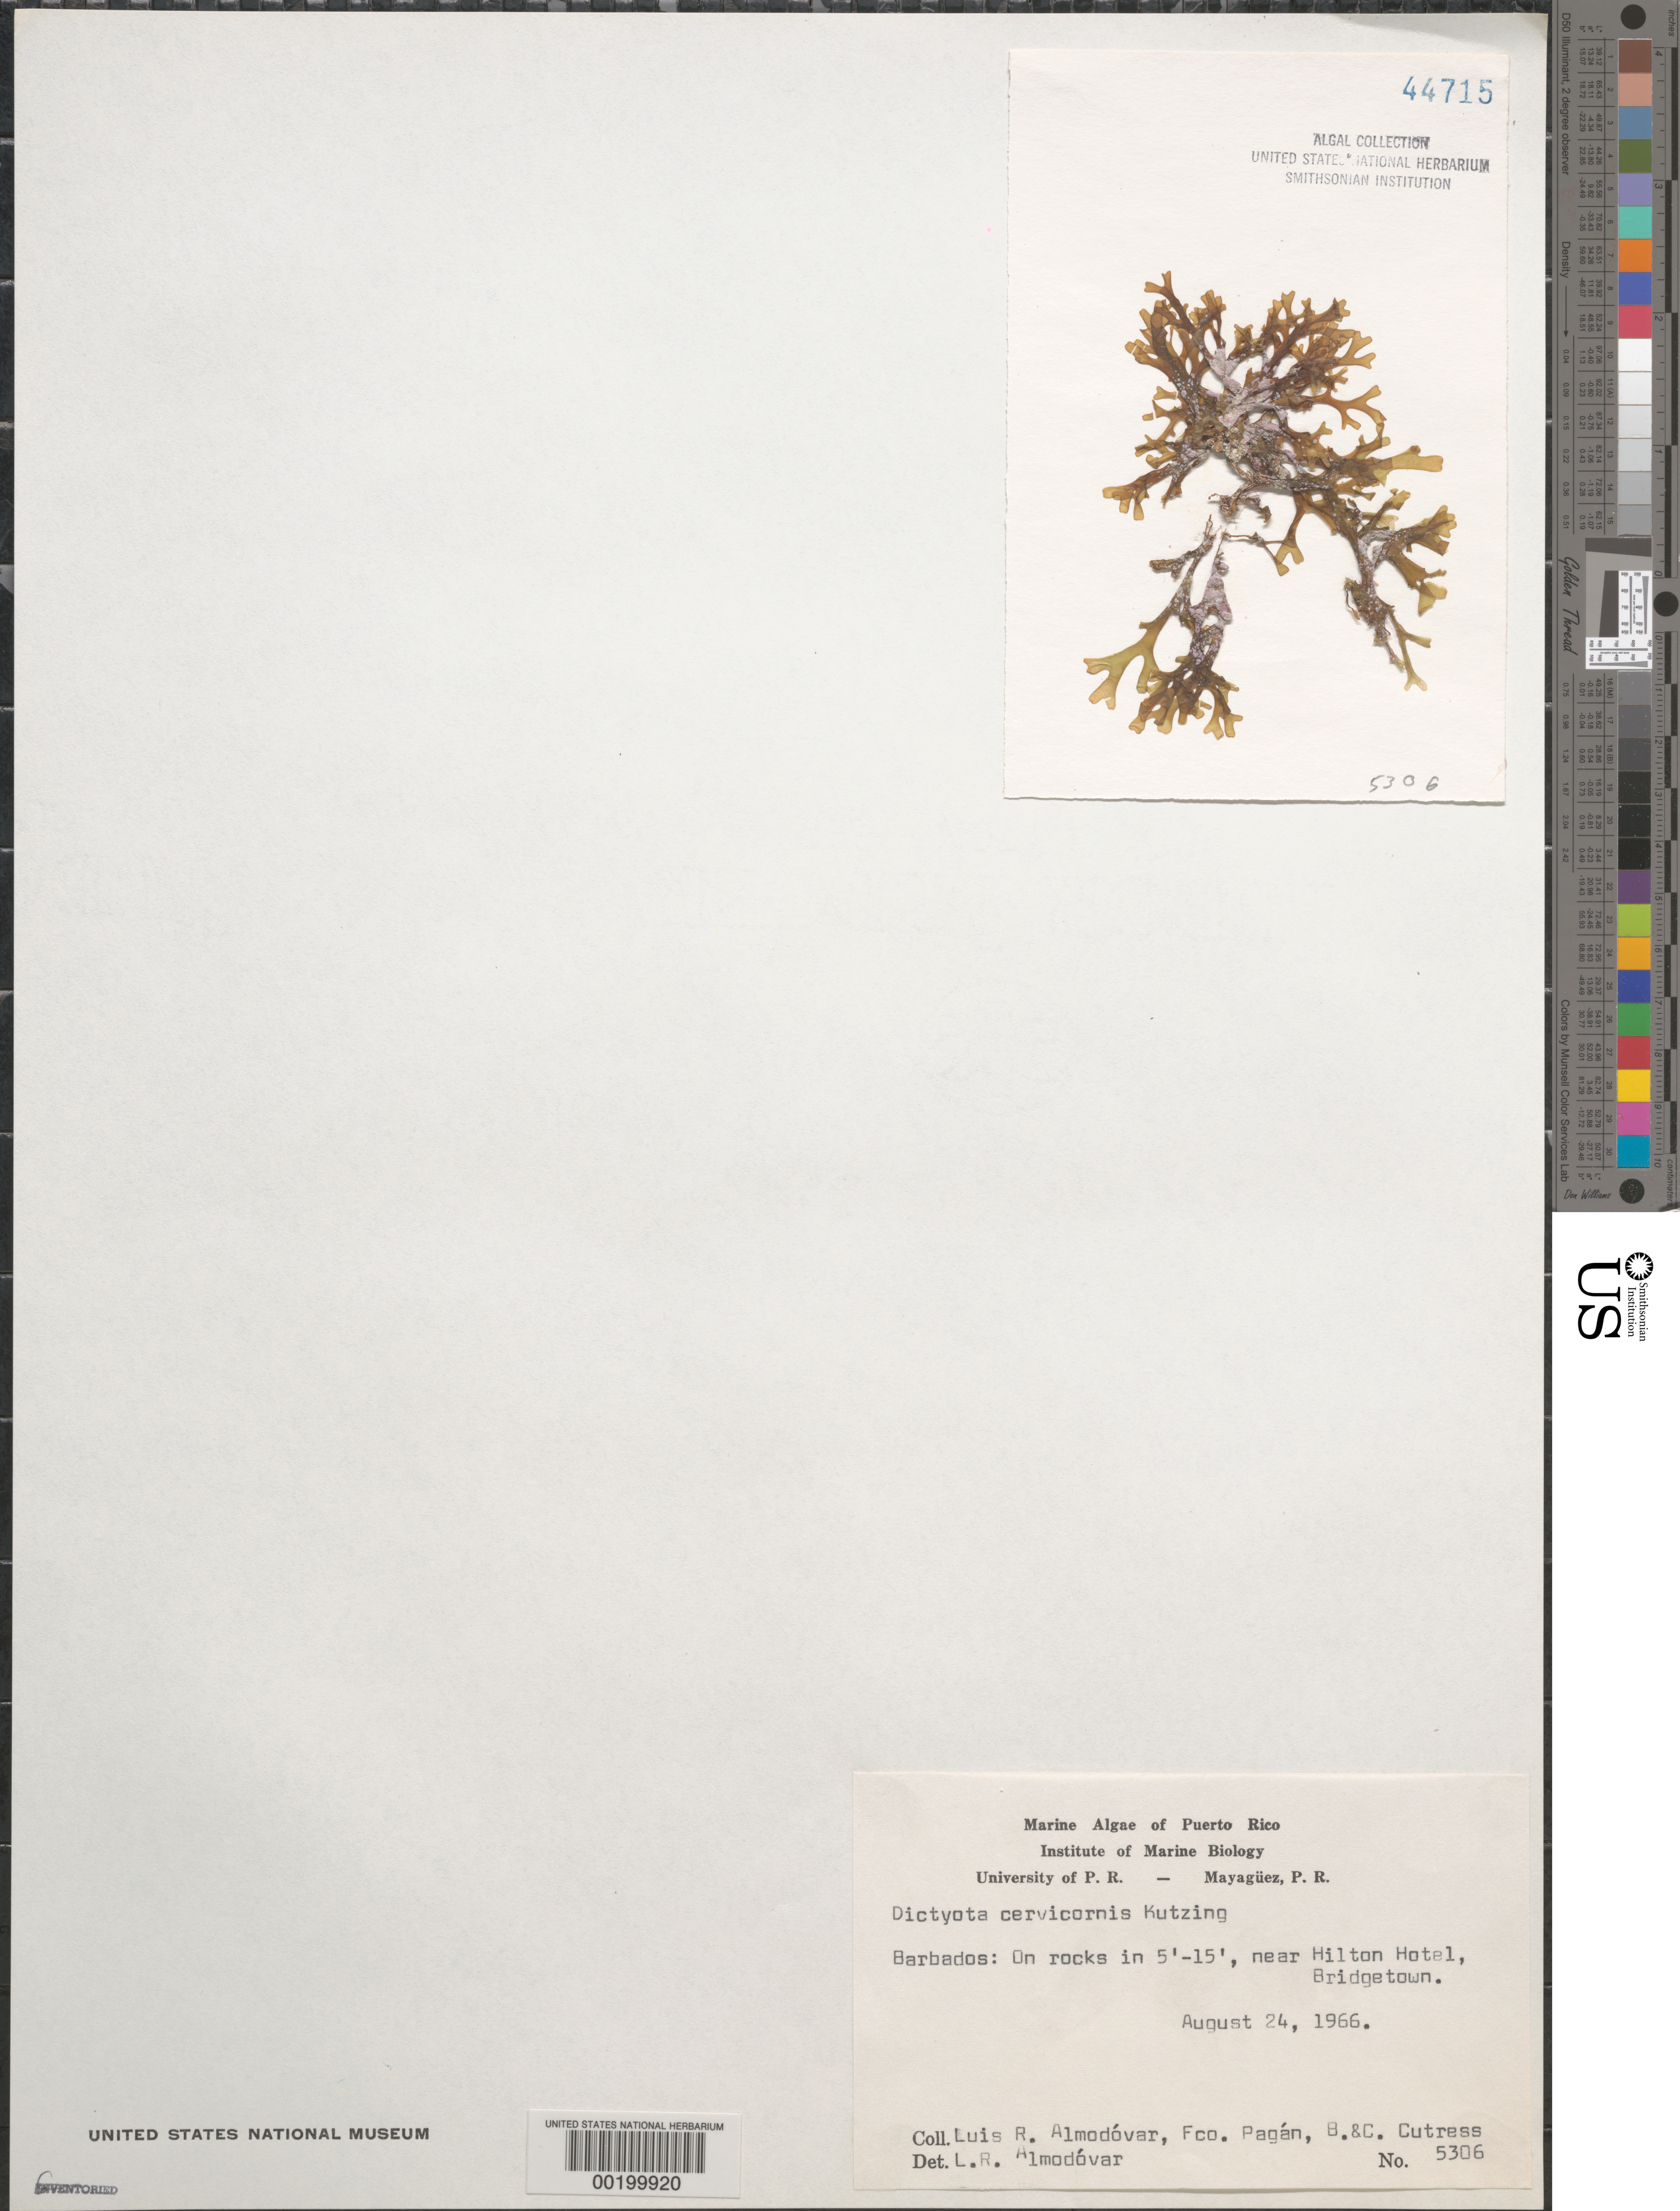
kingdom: Chromista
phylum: Ochrophyta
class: Phaeophyceae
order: Dictyotales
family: Dictyotaceae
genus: Dictyota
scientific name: Dictyota cervicornis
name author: Kütz.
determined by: Almodovar, L. R.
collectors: L. Almodovar, F. Pagan, B. Cutress & C. Cutress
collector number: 5306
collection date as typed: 24 Aug 1966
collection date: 1966-08-24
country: Barbados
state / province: Saint Michael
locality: Bridgetown, near Hilton Hotel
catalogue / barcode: US 44715